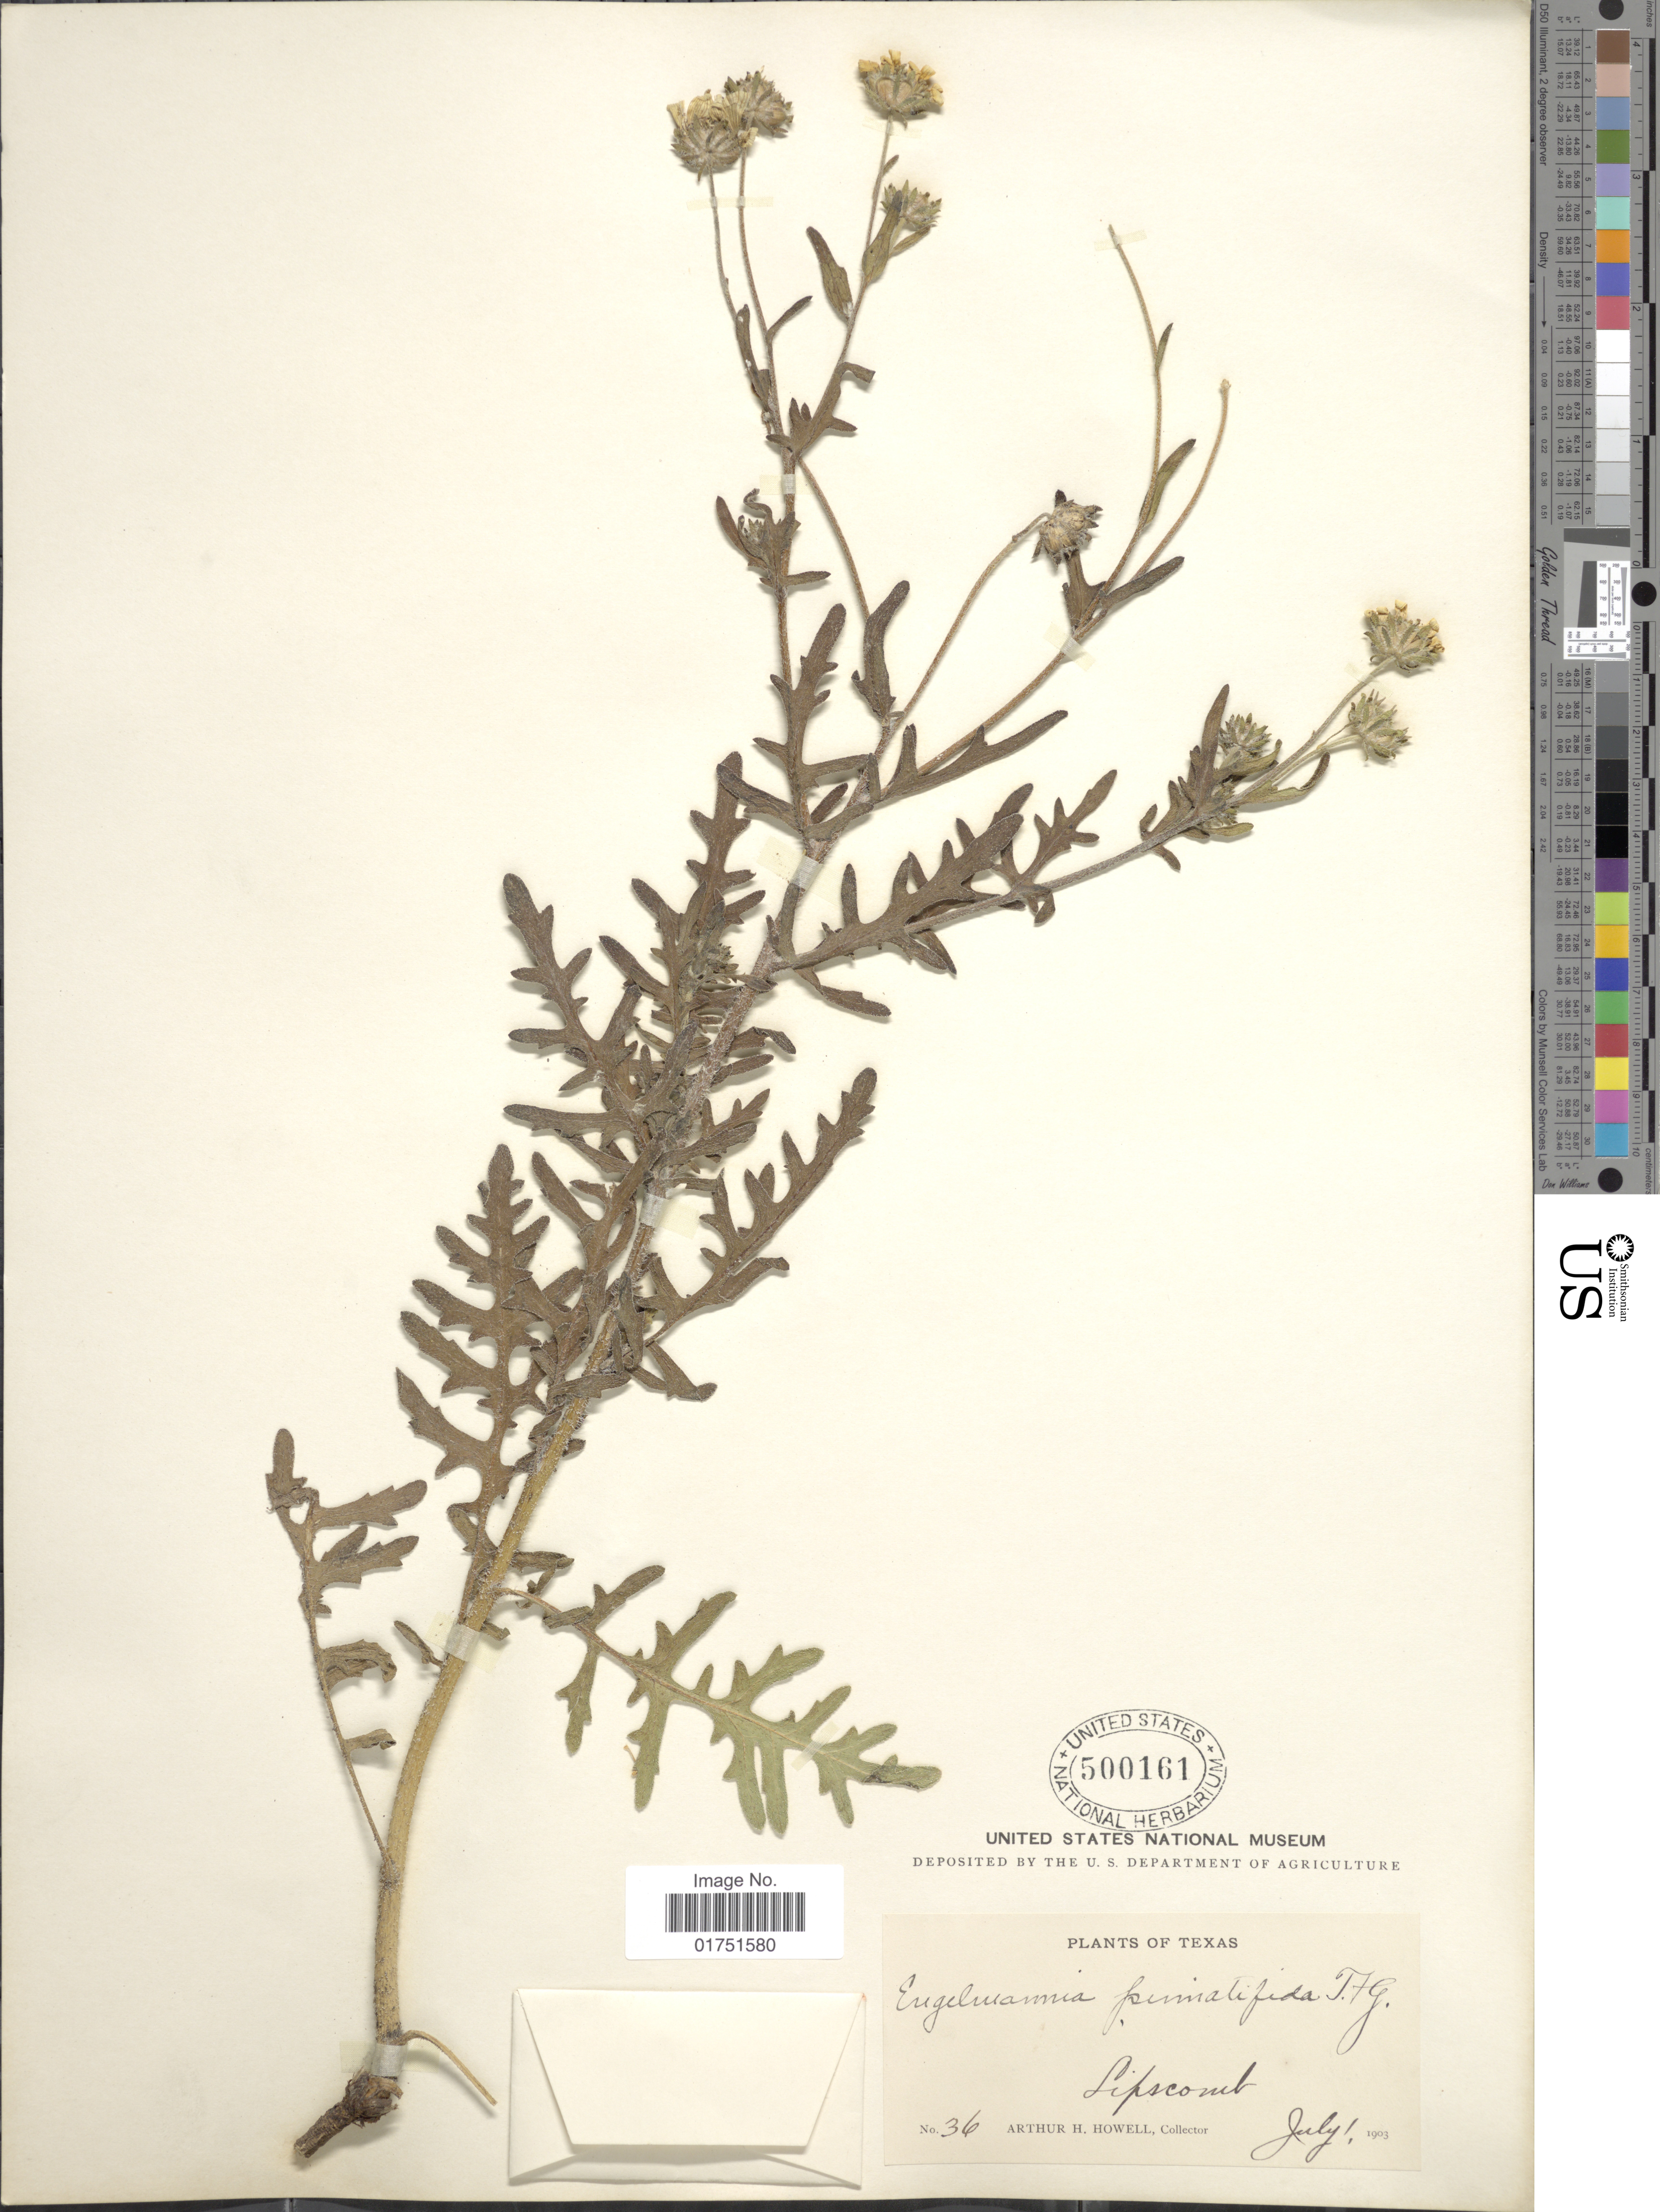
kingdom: Plantae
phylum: Tracheophyta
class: Magnoliopsida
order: Asterales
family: Asteraceae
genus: Engelmannia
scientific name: Engelmannia pinnatifida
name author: Torr. & A. Gray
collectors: A. H. Howell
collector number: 36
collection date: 1903-07-01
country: United States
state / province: Texas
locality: Lipscomt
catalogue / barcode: US 500161